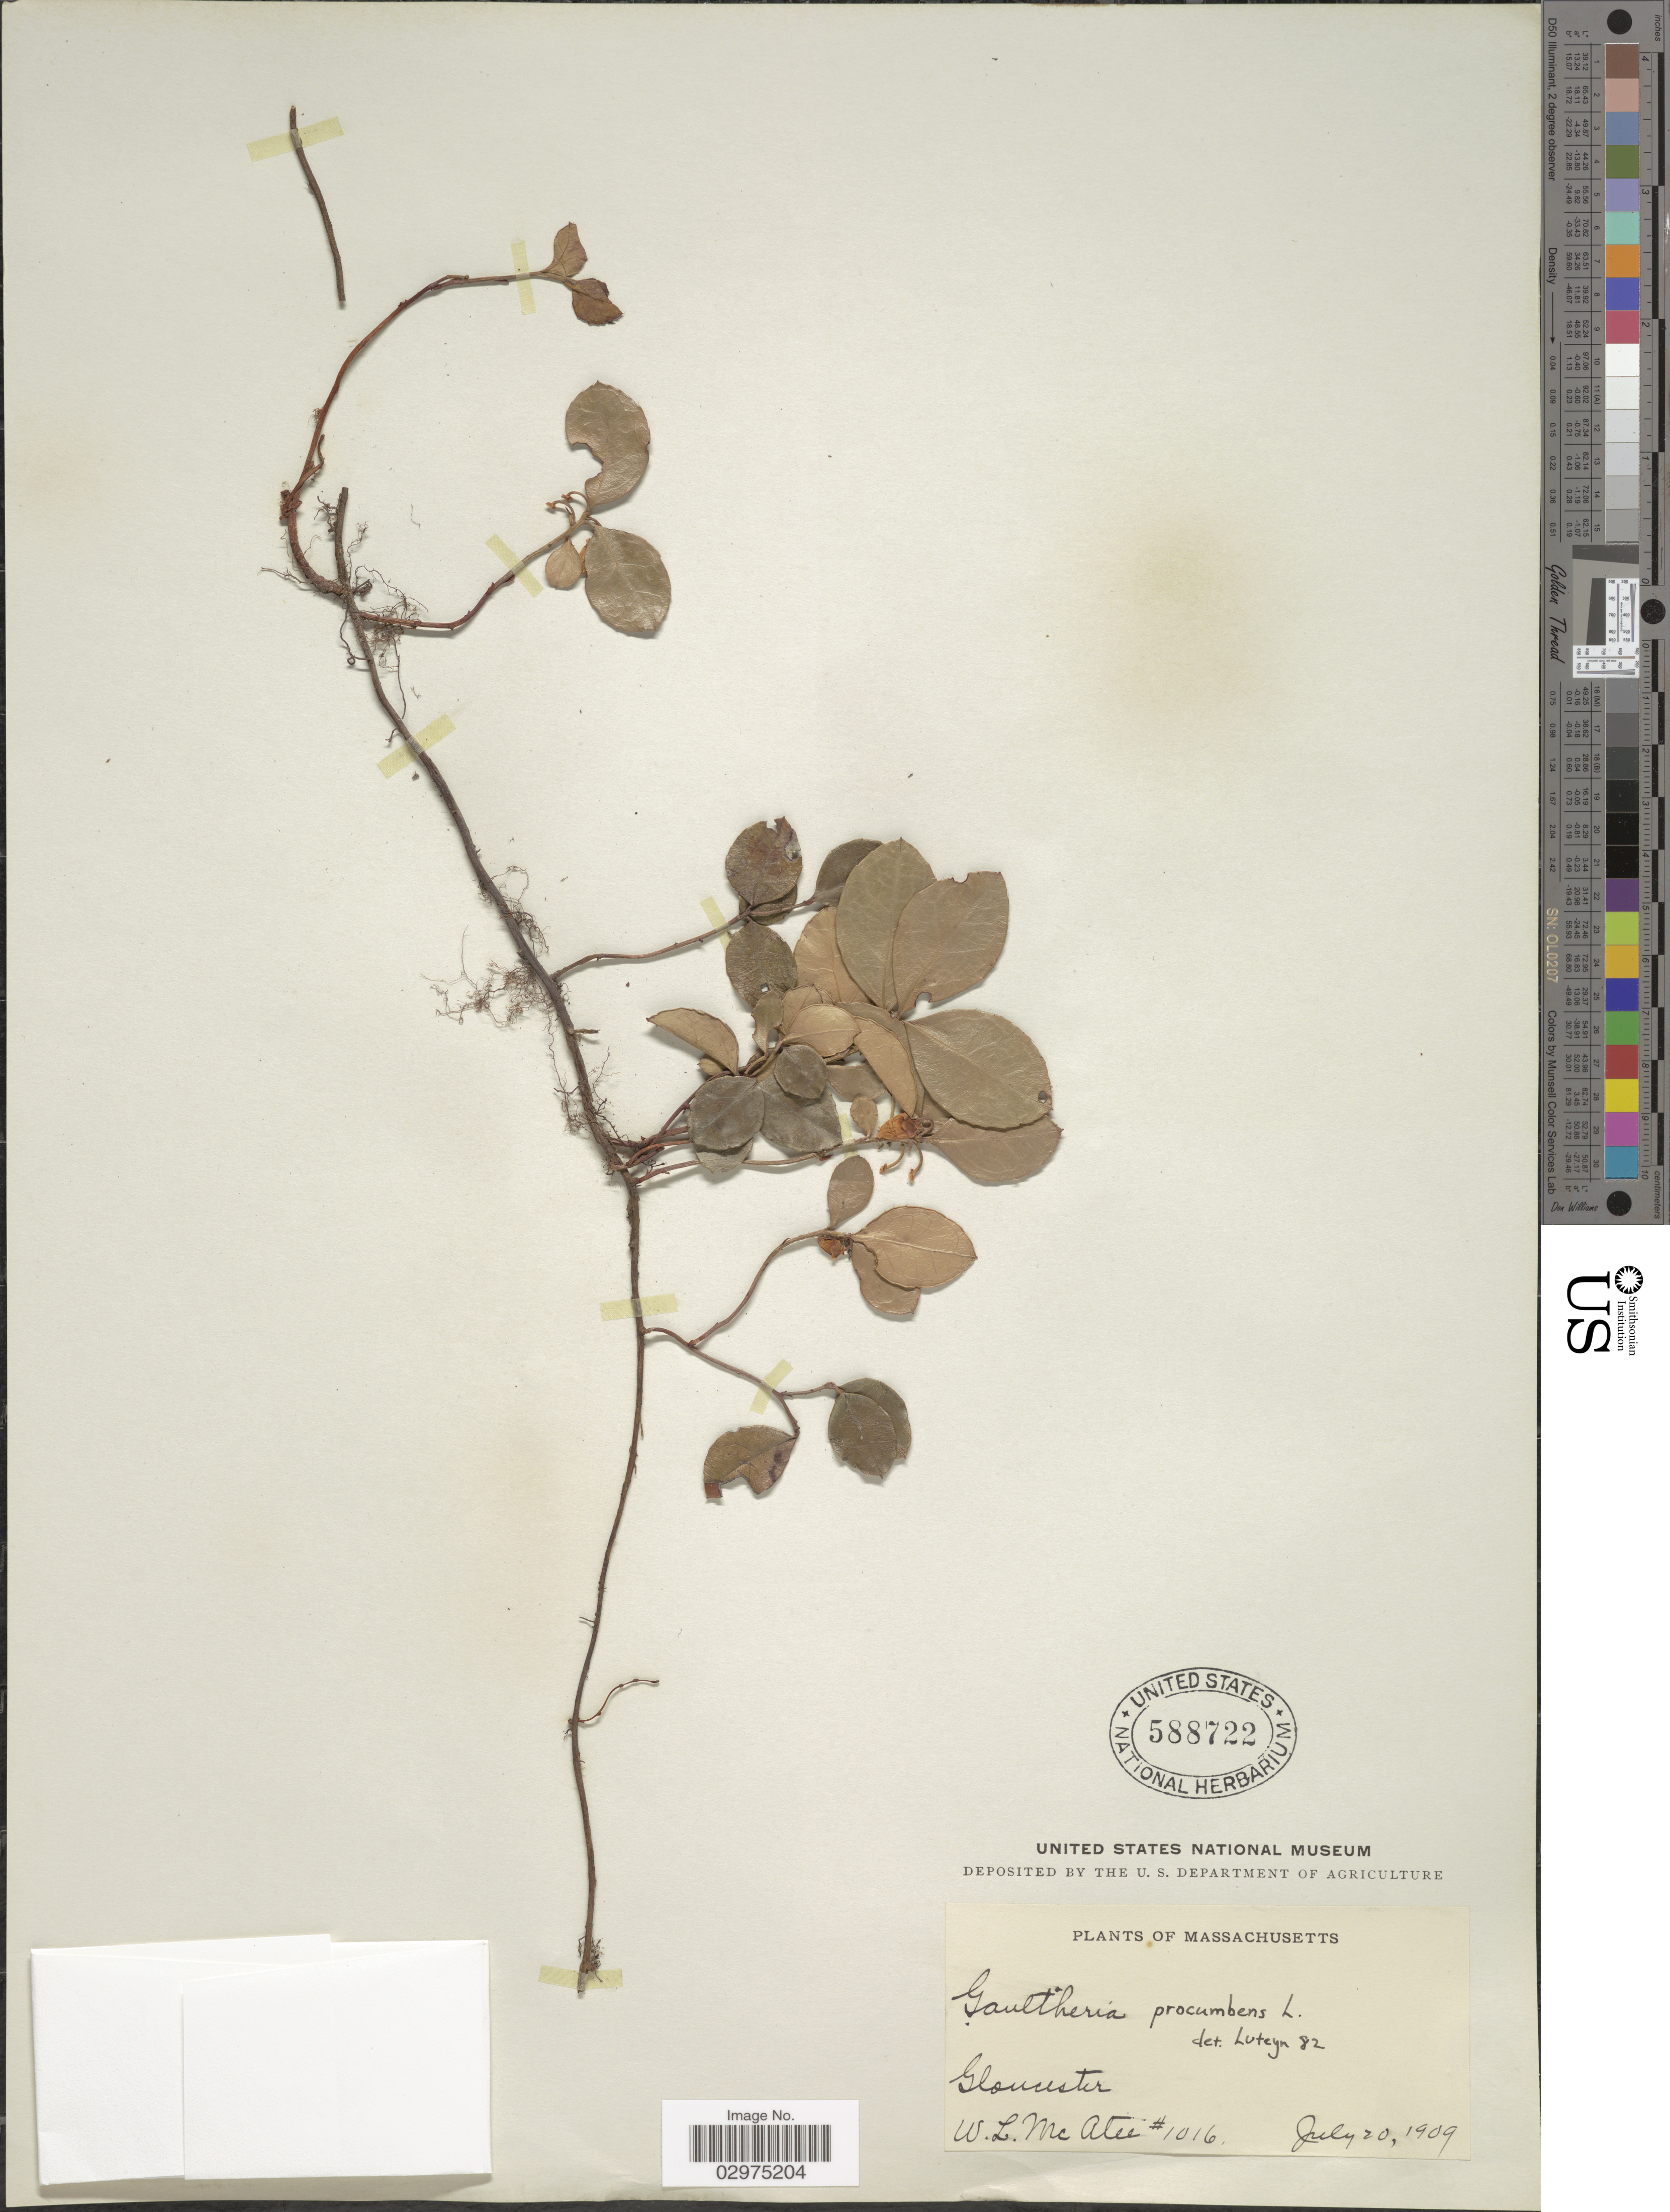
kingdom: Plantae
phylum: Tracheophyta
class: Magnoliopsida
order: Ericales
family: Ericaceae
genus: Gaultheria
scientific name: Gaultheria procumbens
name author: L.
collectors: W. McAtee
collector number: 1016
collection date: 1909-07-20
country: United States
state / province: Massachusetts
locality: Gloucester.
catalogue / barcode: US 588722